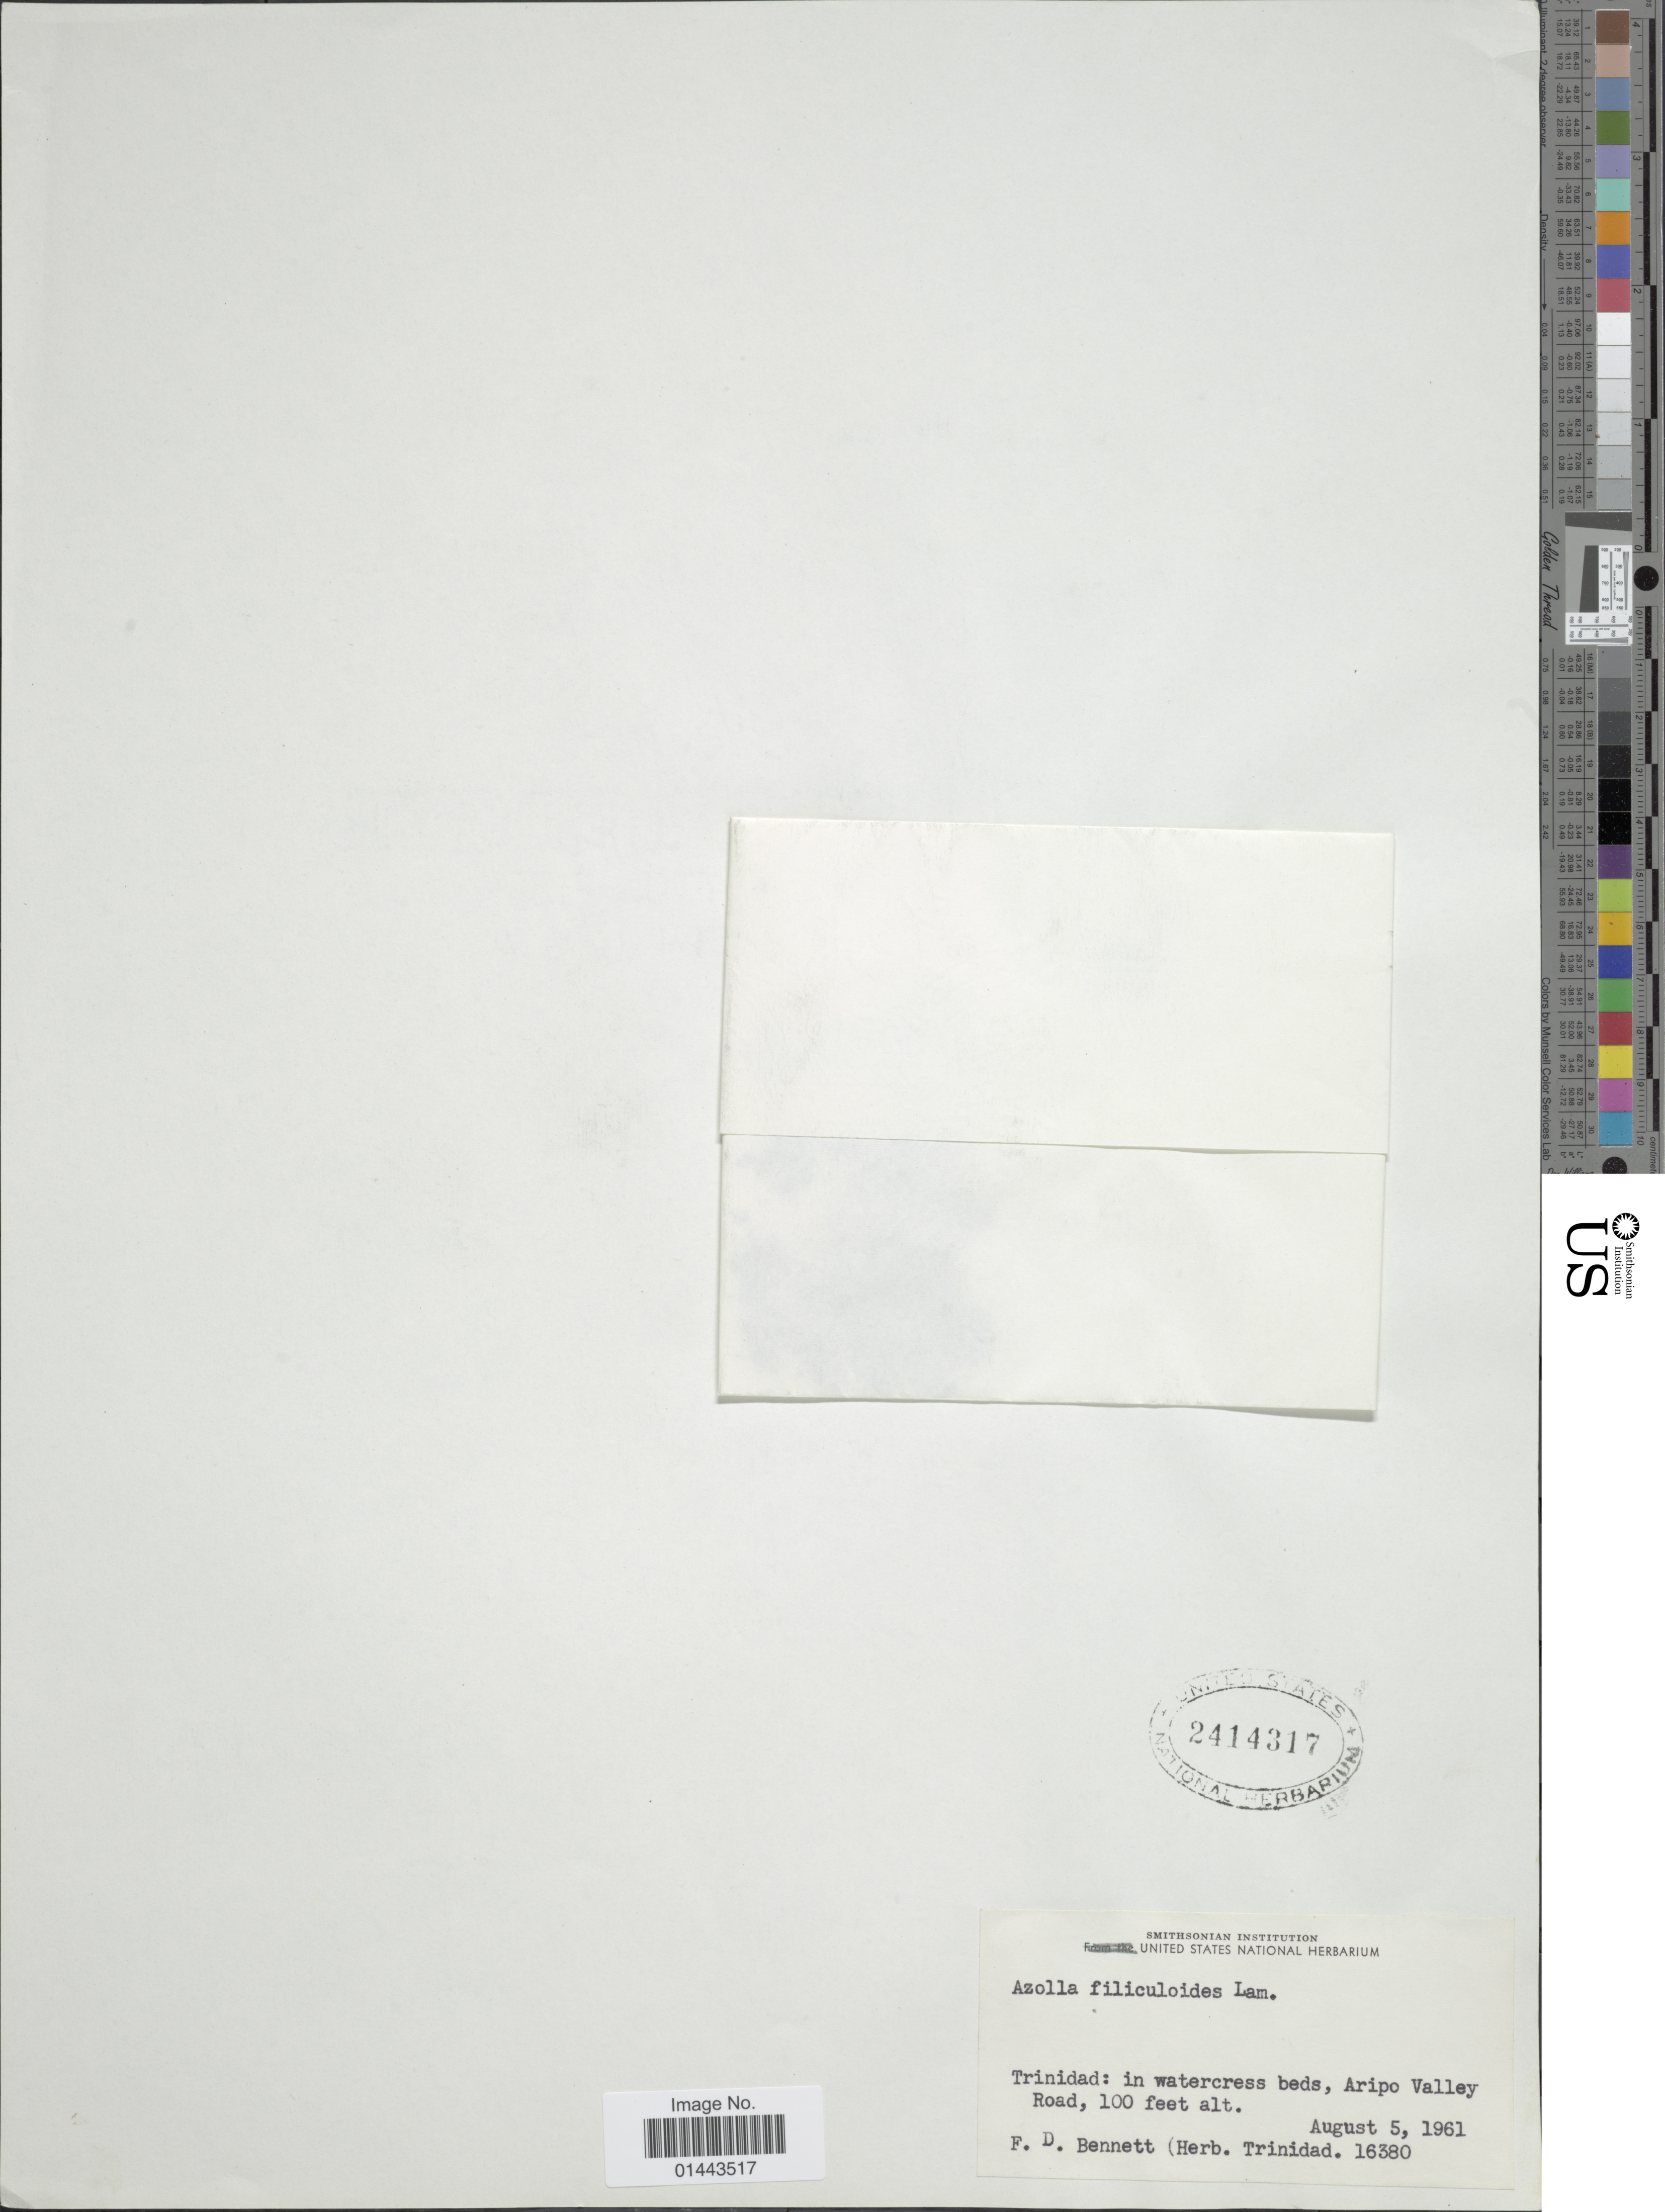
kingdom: Plantae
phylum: Tracheophyta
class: Polypodiopsida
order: Salviniales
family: Salviniaceae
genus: Azolla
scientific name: Azolla filiculoides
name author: Lam.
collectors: F. Bennett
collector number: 16380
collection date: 1961-08-05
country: Trinidad and Tobago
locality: Trinidad: in watercress beds, Aripo Valley Road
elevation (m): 30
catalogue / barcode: US 2414317